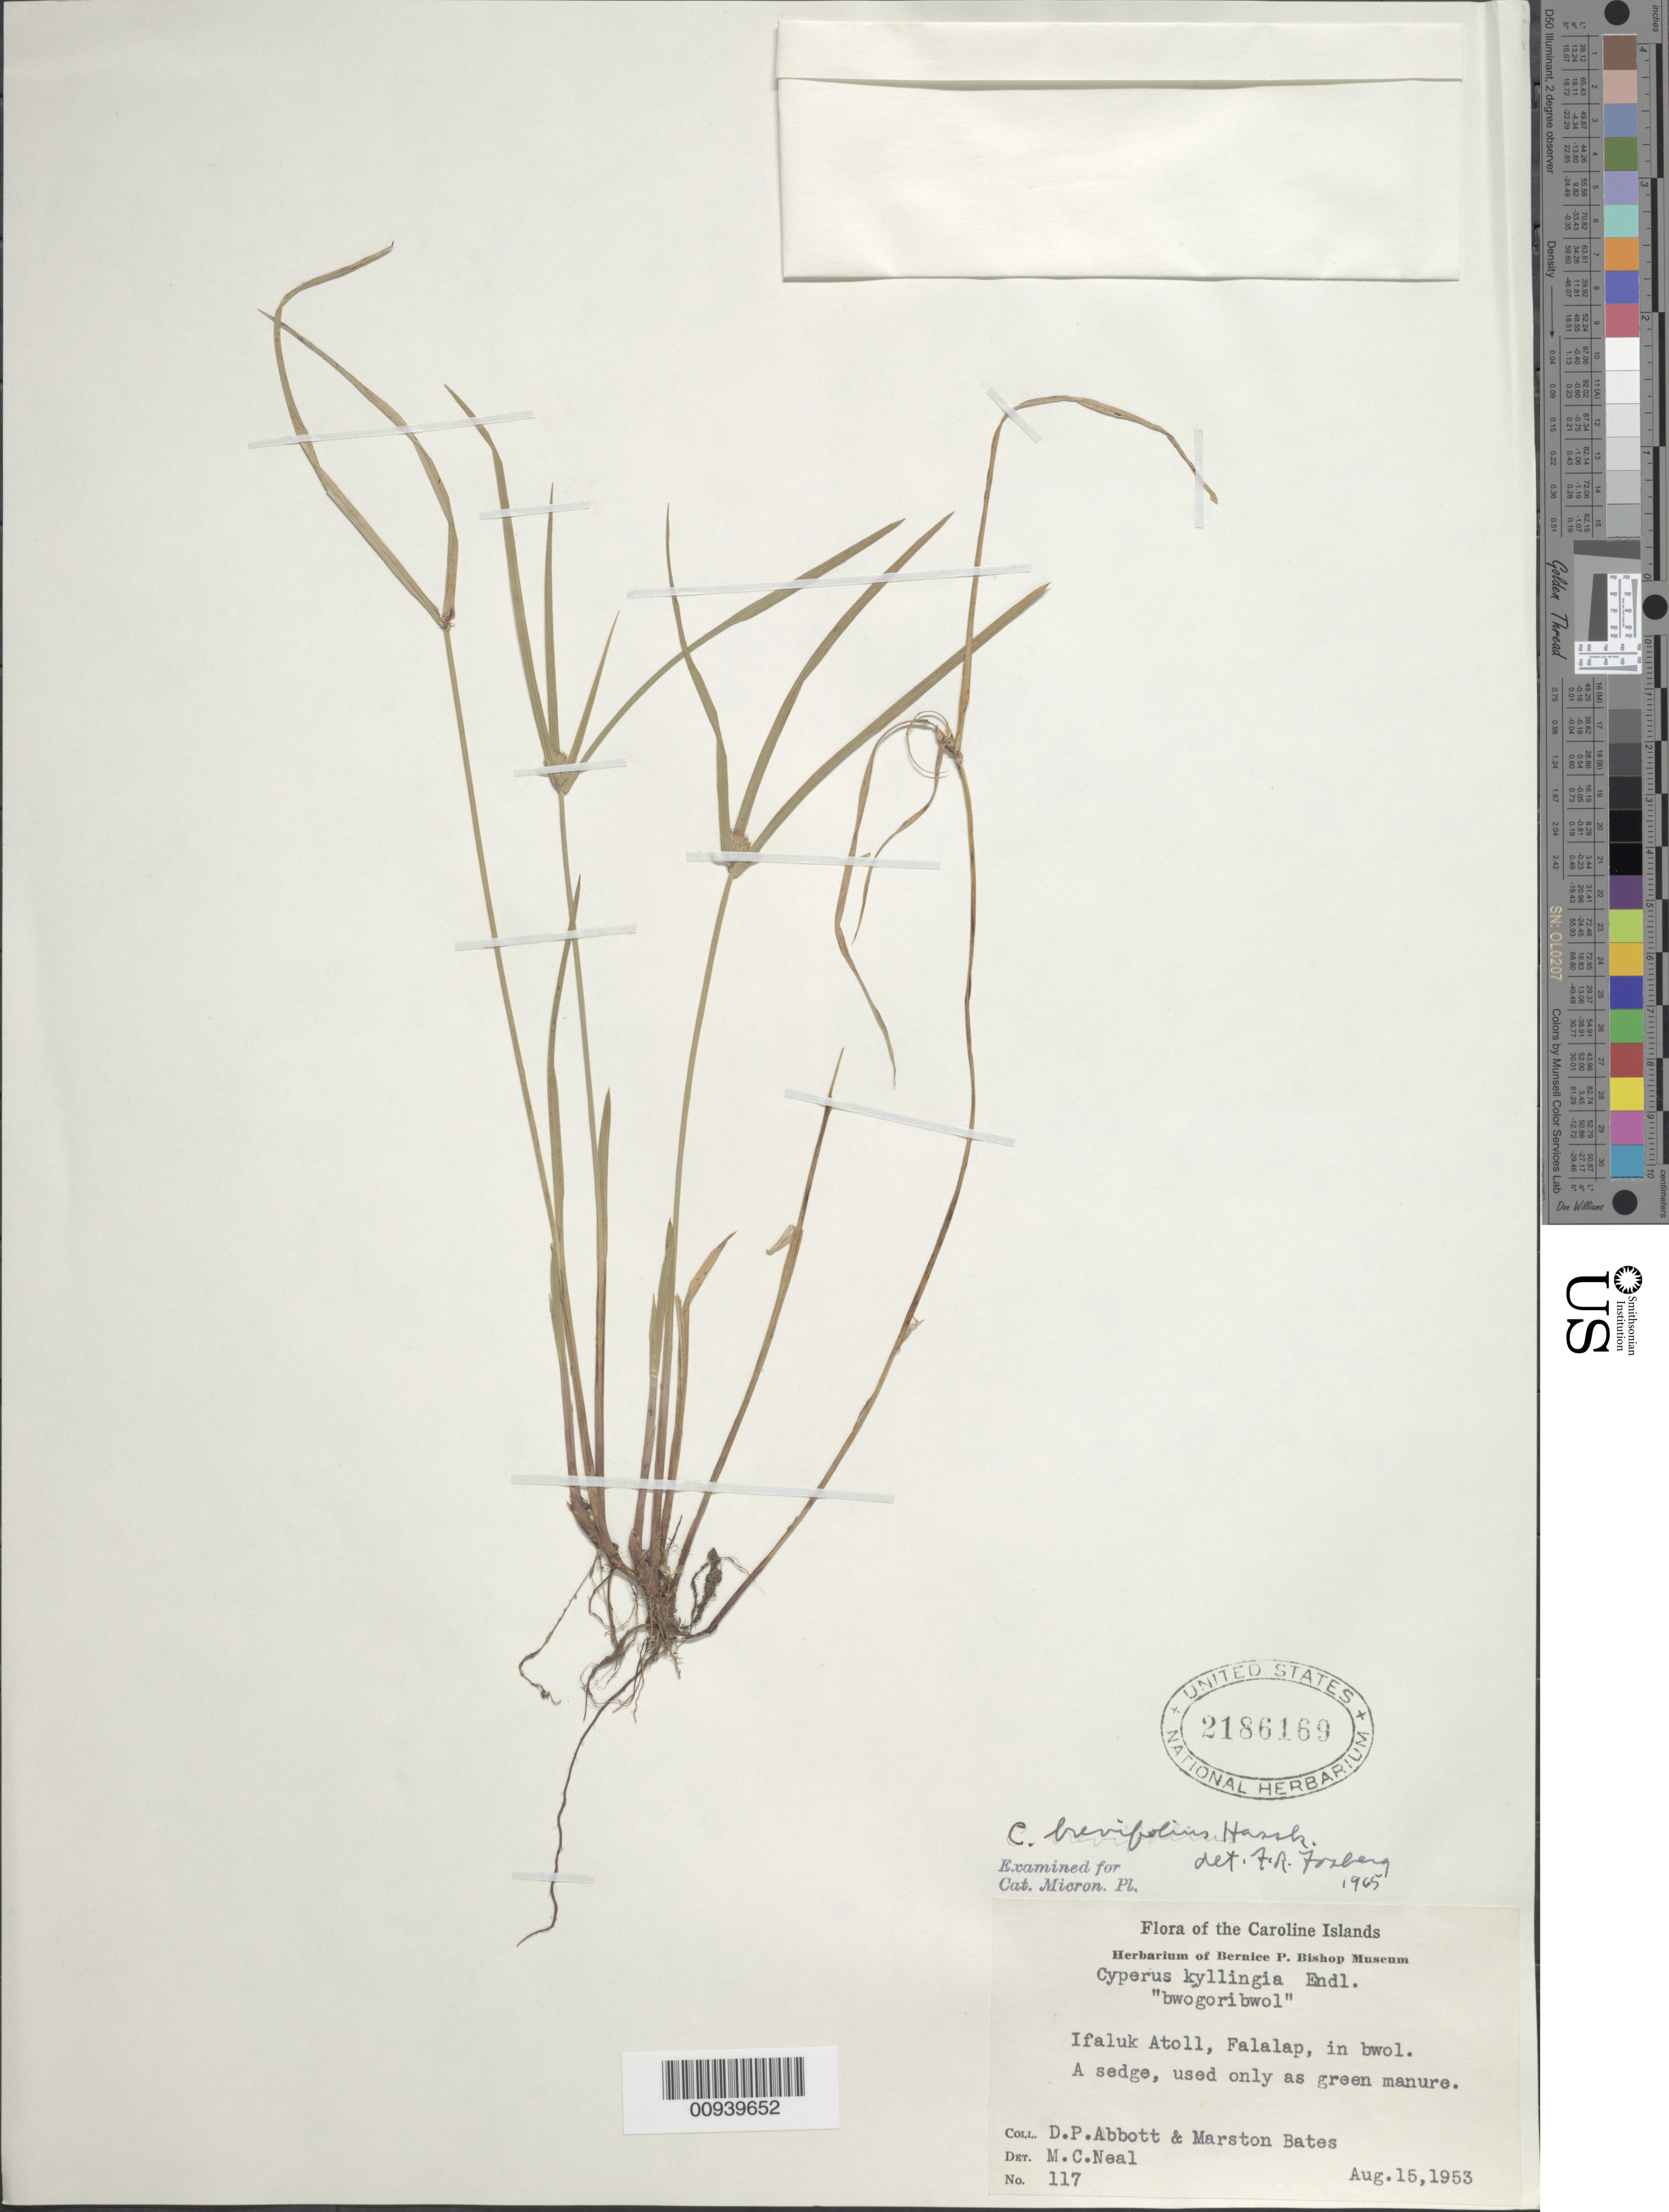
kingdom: Plantae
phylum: Tracheophyta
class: Liliopsida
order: Poales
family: Cyperaceae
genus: Cyperus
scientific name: Cyperus aromaticus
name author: (Ridl.) Mattf. & Kük.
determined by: Strong, Mark T., (BOT), Smithsonian Institution - National Museum of Natural History (UNITED STATES)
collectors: D. P. Abbott & M. Bates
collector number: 117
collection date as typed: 15 Aug 1953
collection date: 1953-08-15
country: Micronesia, Federated States of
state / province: Yap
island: Ifalik (Ifaluk) Atoll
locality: Falalap Islet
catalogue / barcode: US 2186169